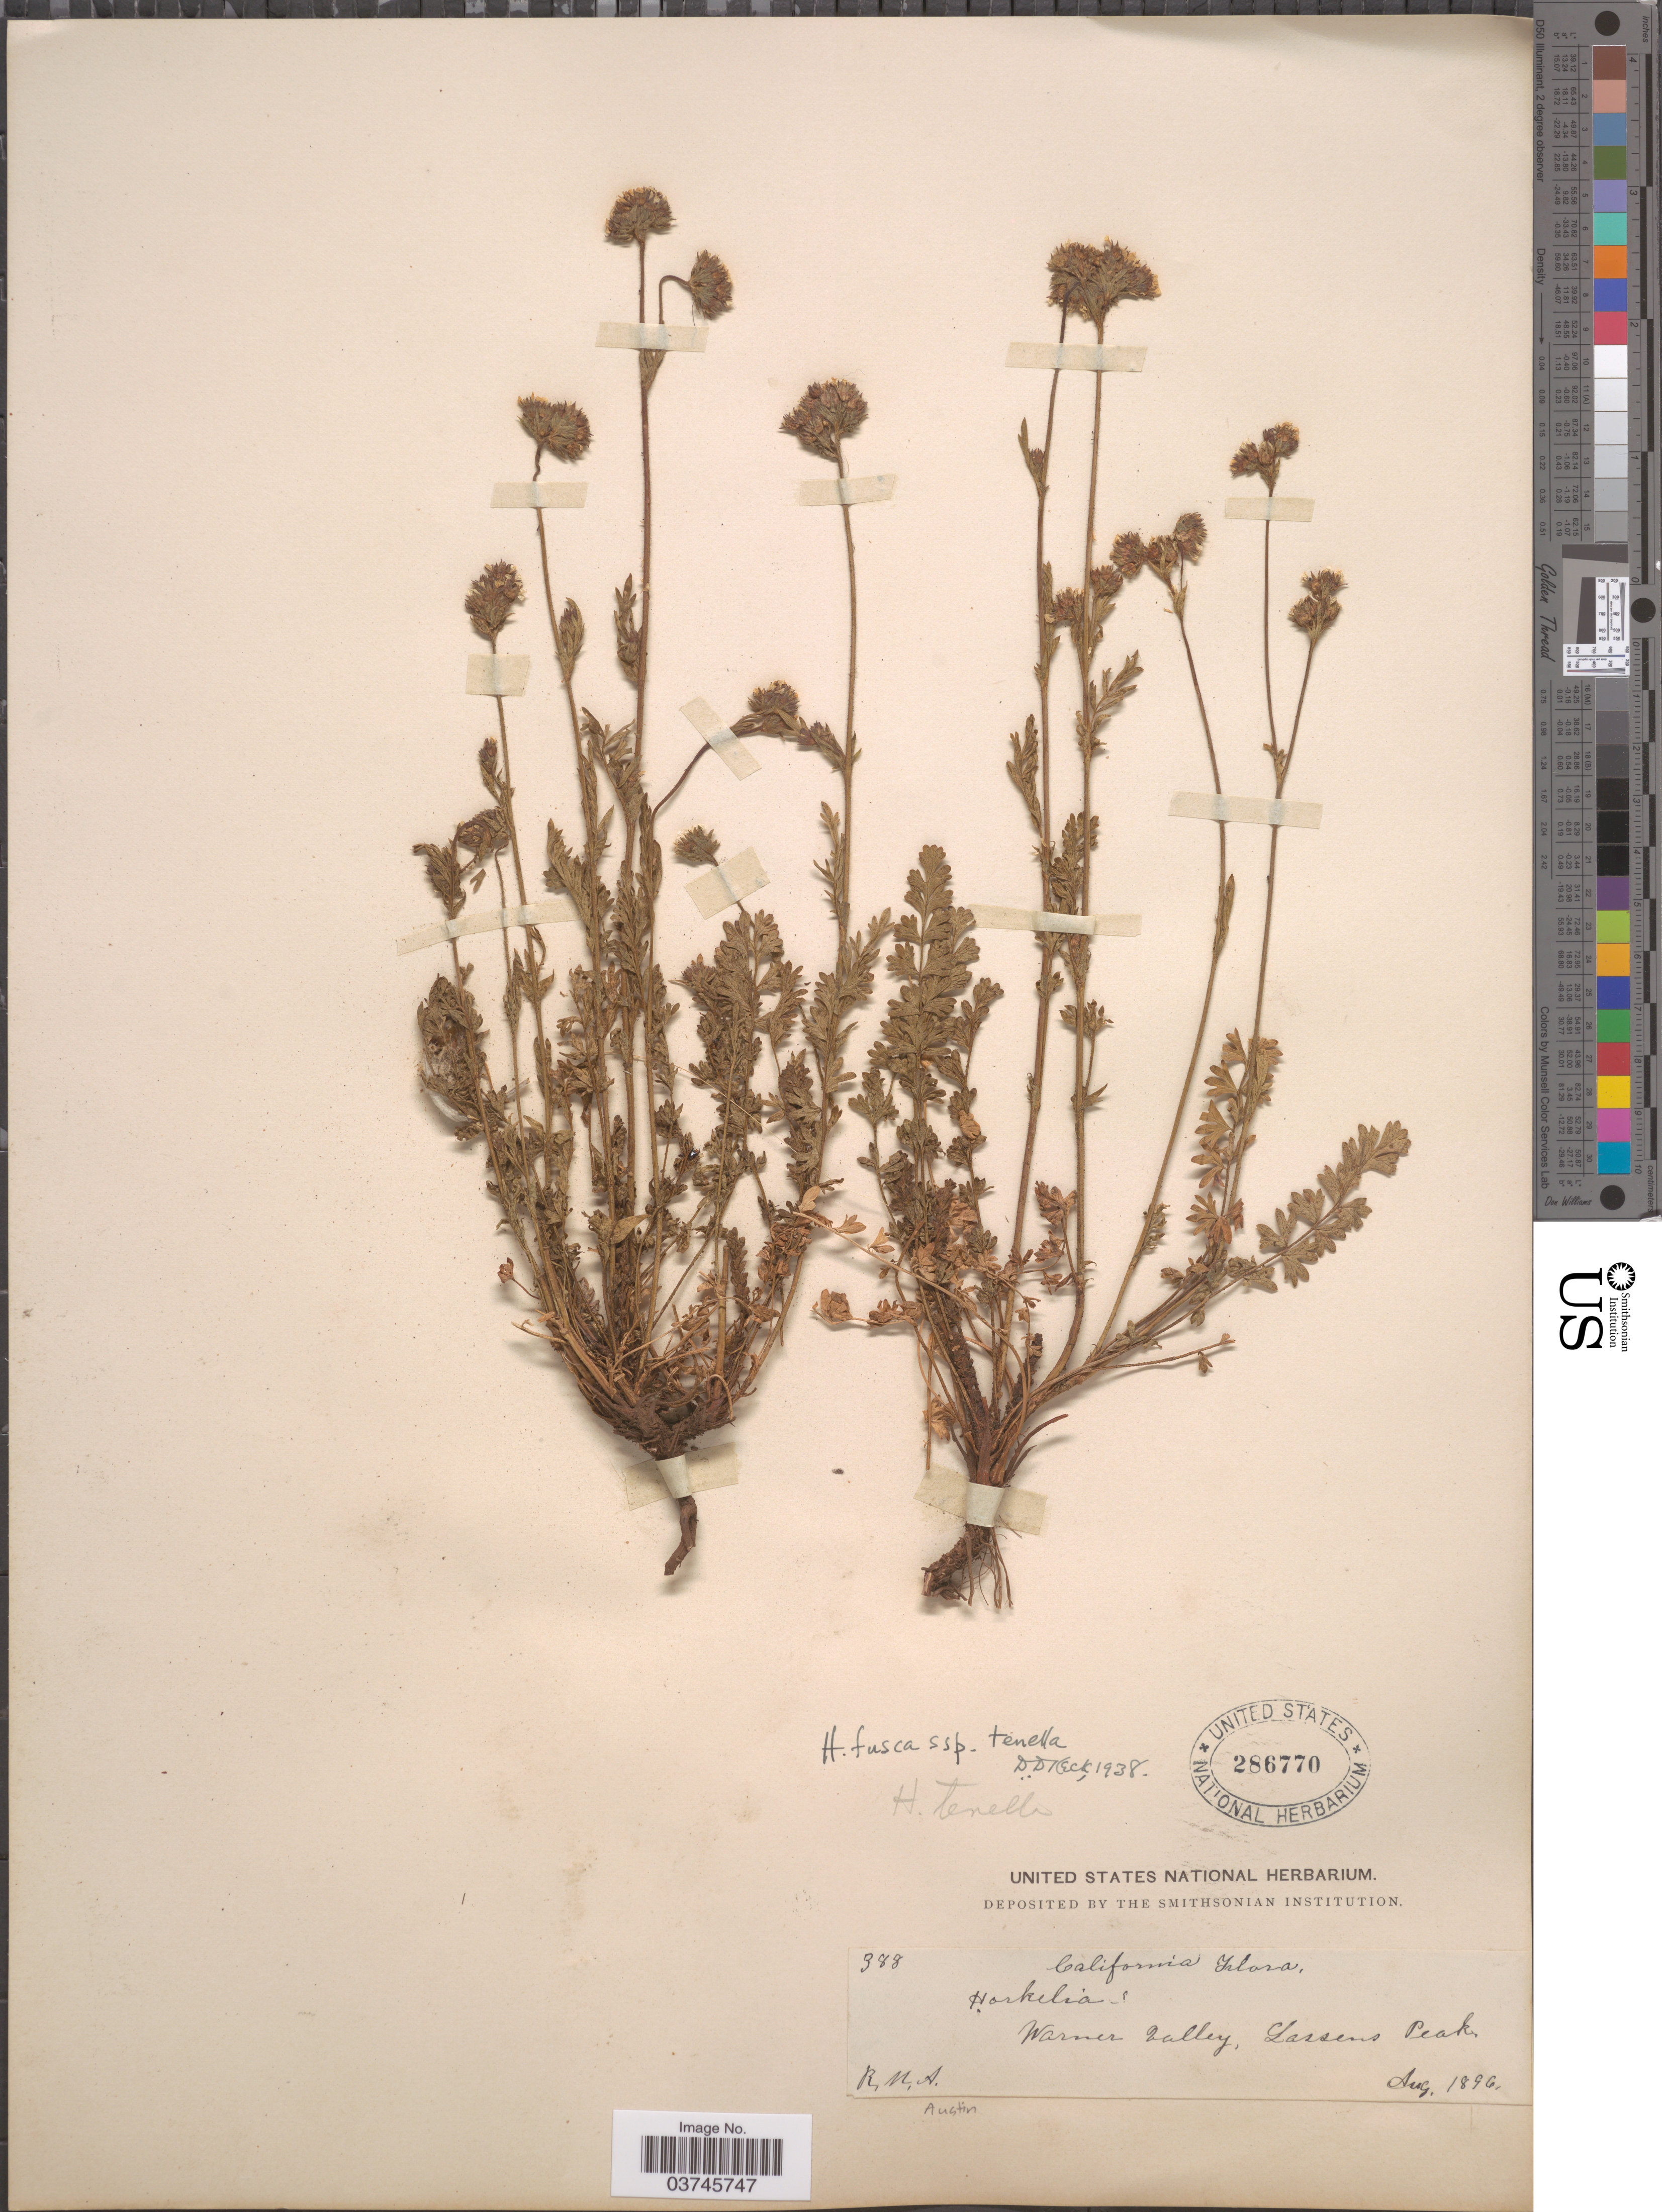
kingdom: Plantae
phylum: Tracheophyta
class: Magnoliopsida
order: Rosales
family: Rosaceae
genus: Potentilla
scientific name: Potentilla lindleyi var. puberula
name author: (Rydb.) Jeps.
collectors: R. Austin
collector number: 388*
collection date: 1896-08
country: United States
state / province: California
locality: Warner Valley, Lassens Peak.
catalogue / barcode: US 286770